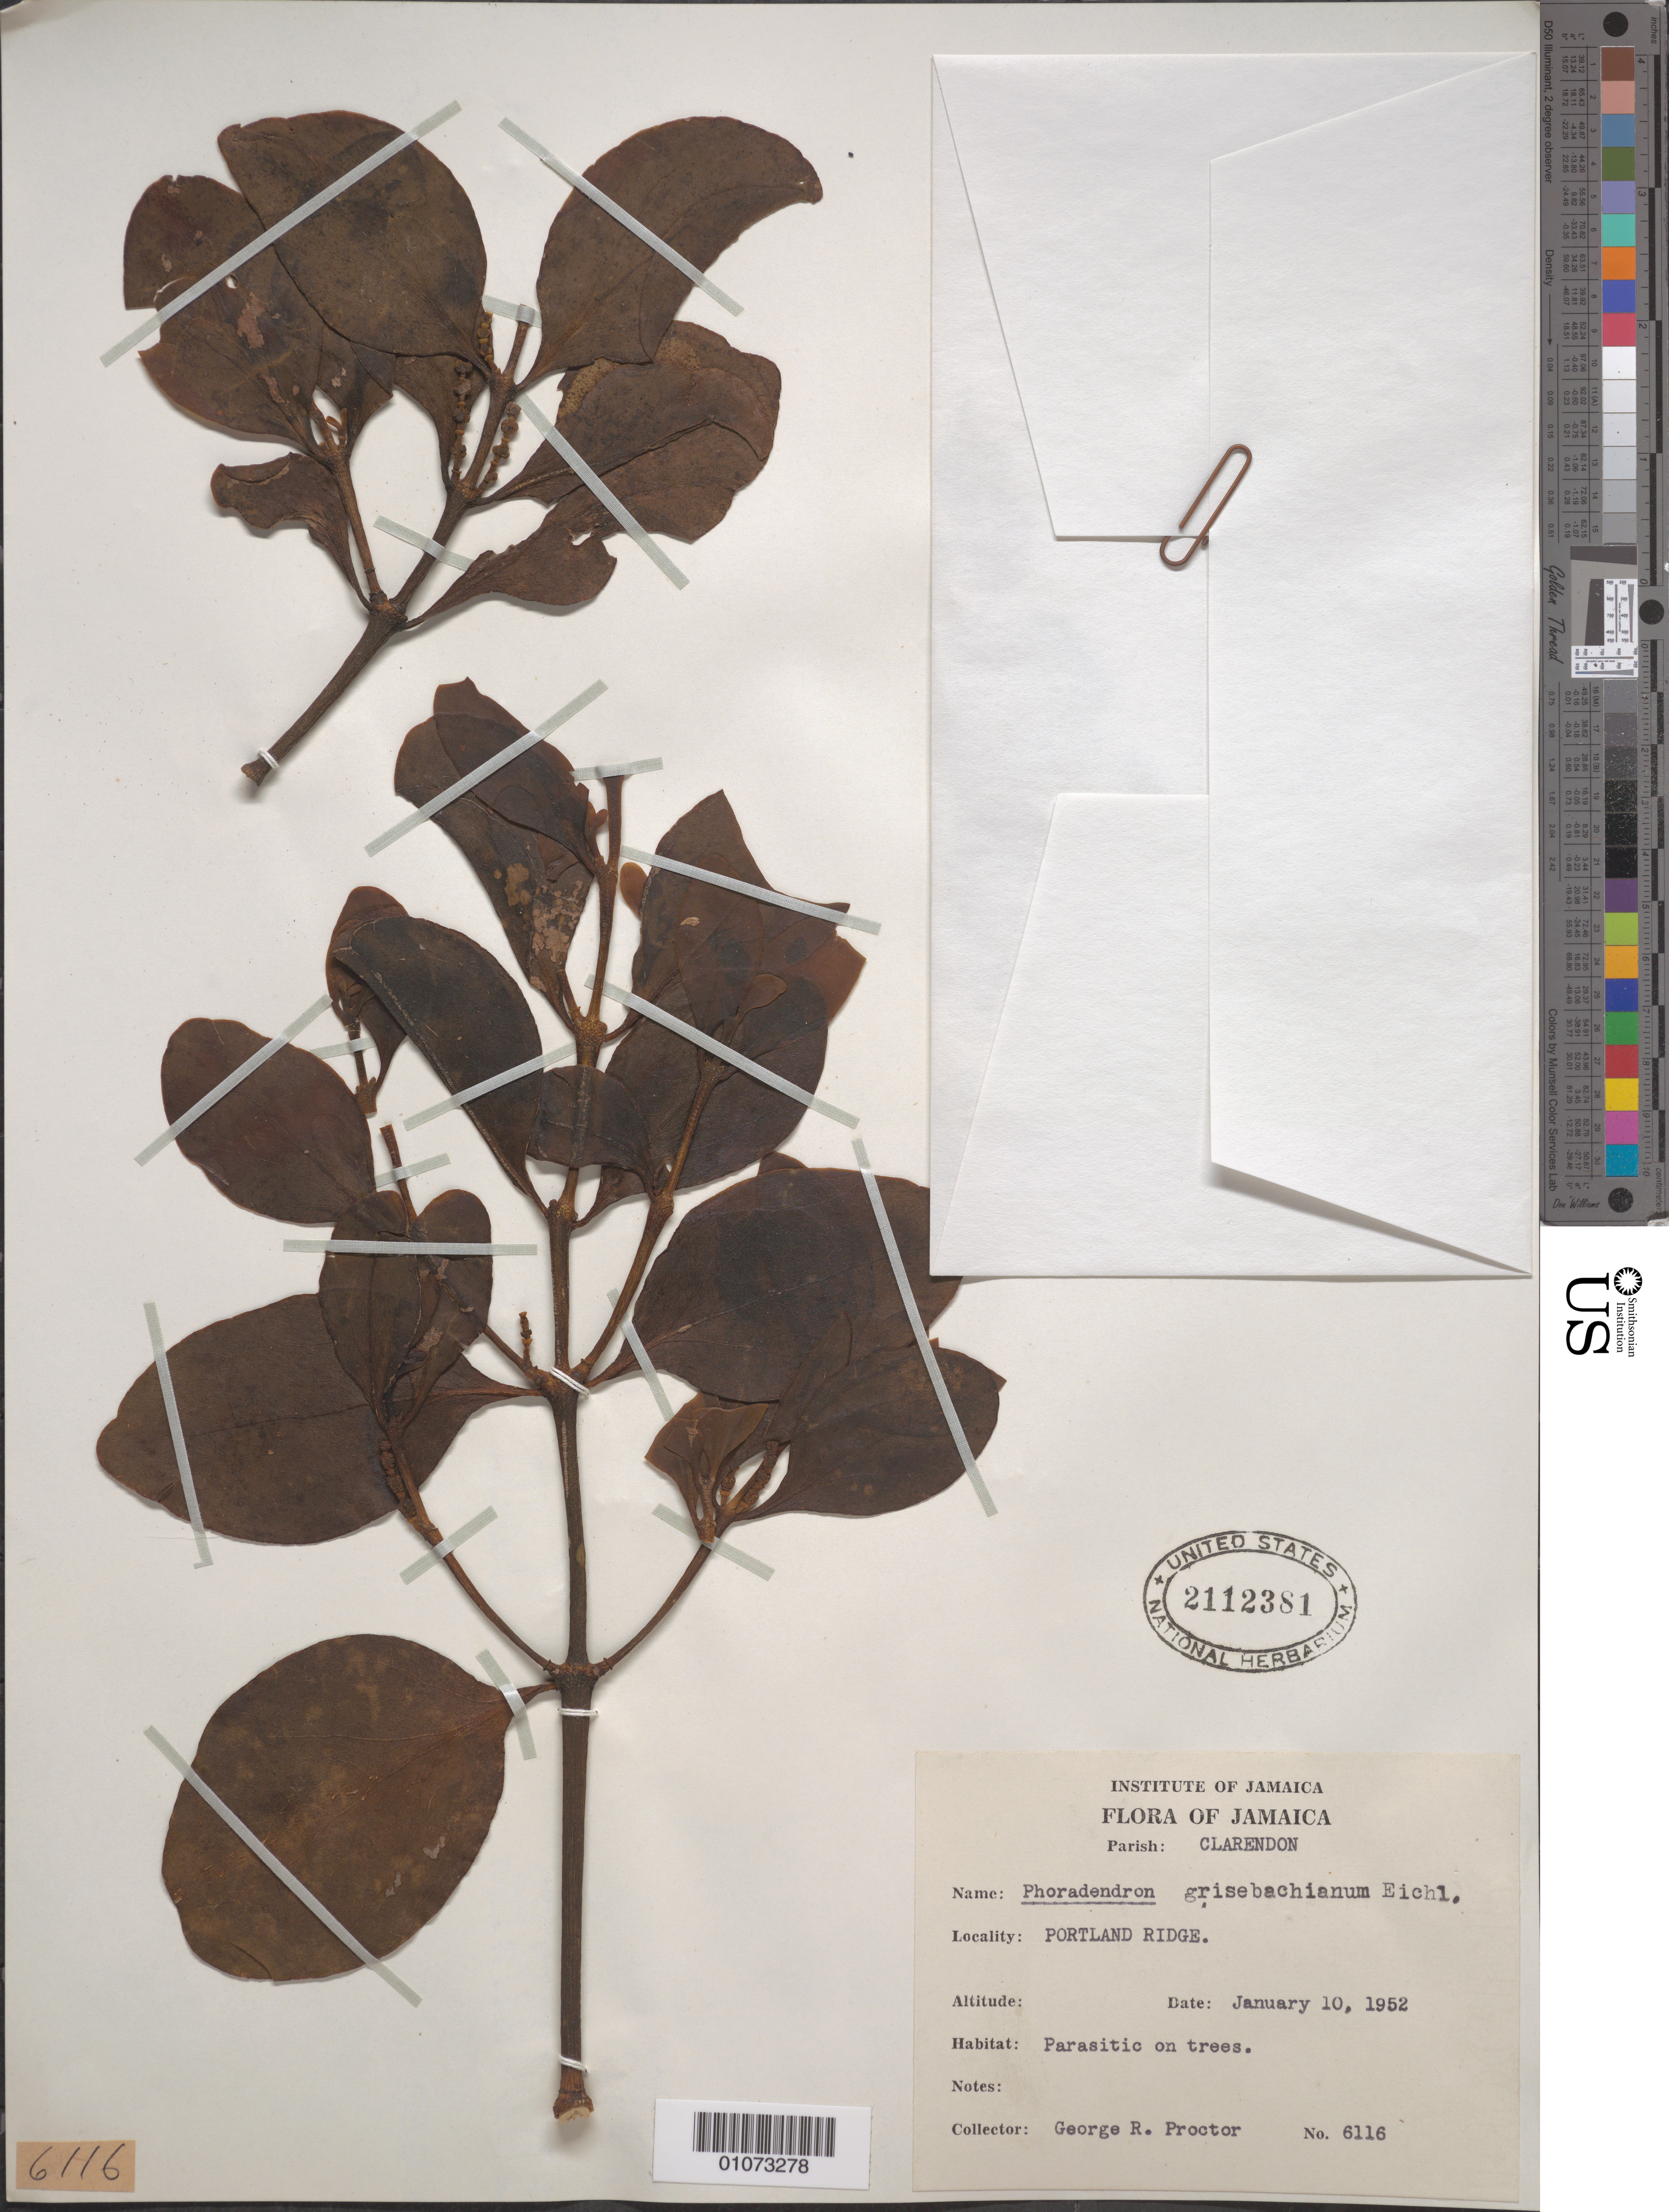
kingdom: Plantae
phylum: Tracheophyta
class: Magnoliopsida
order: Santalales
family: Viscaceae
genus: Phoradendron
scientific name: Phoradendron grisebachianum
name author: Eichler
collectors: G. R. Proctor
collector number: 6116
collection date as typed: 10 Jan 1952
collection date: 1952-01-10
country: Jamaica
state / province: Clarendon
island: Jamaica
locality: Portland Ridge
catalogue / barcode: US 2112381